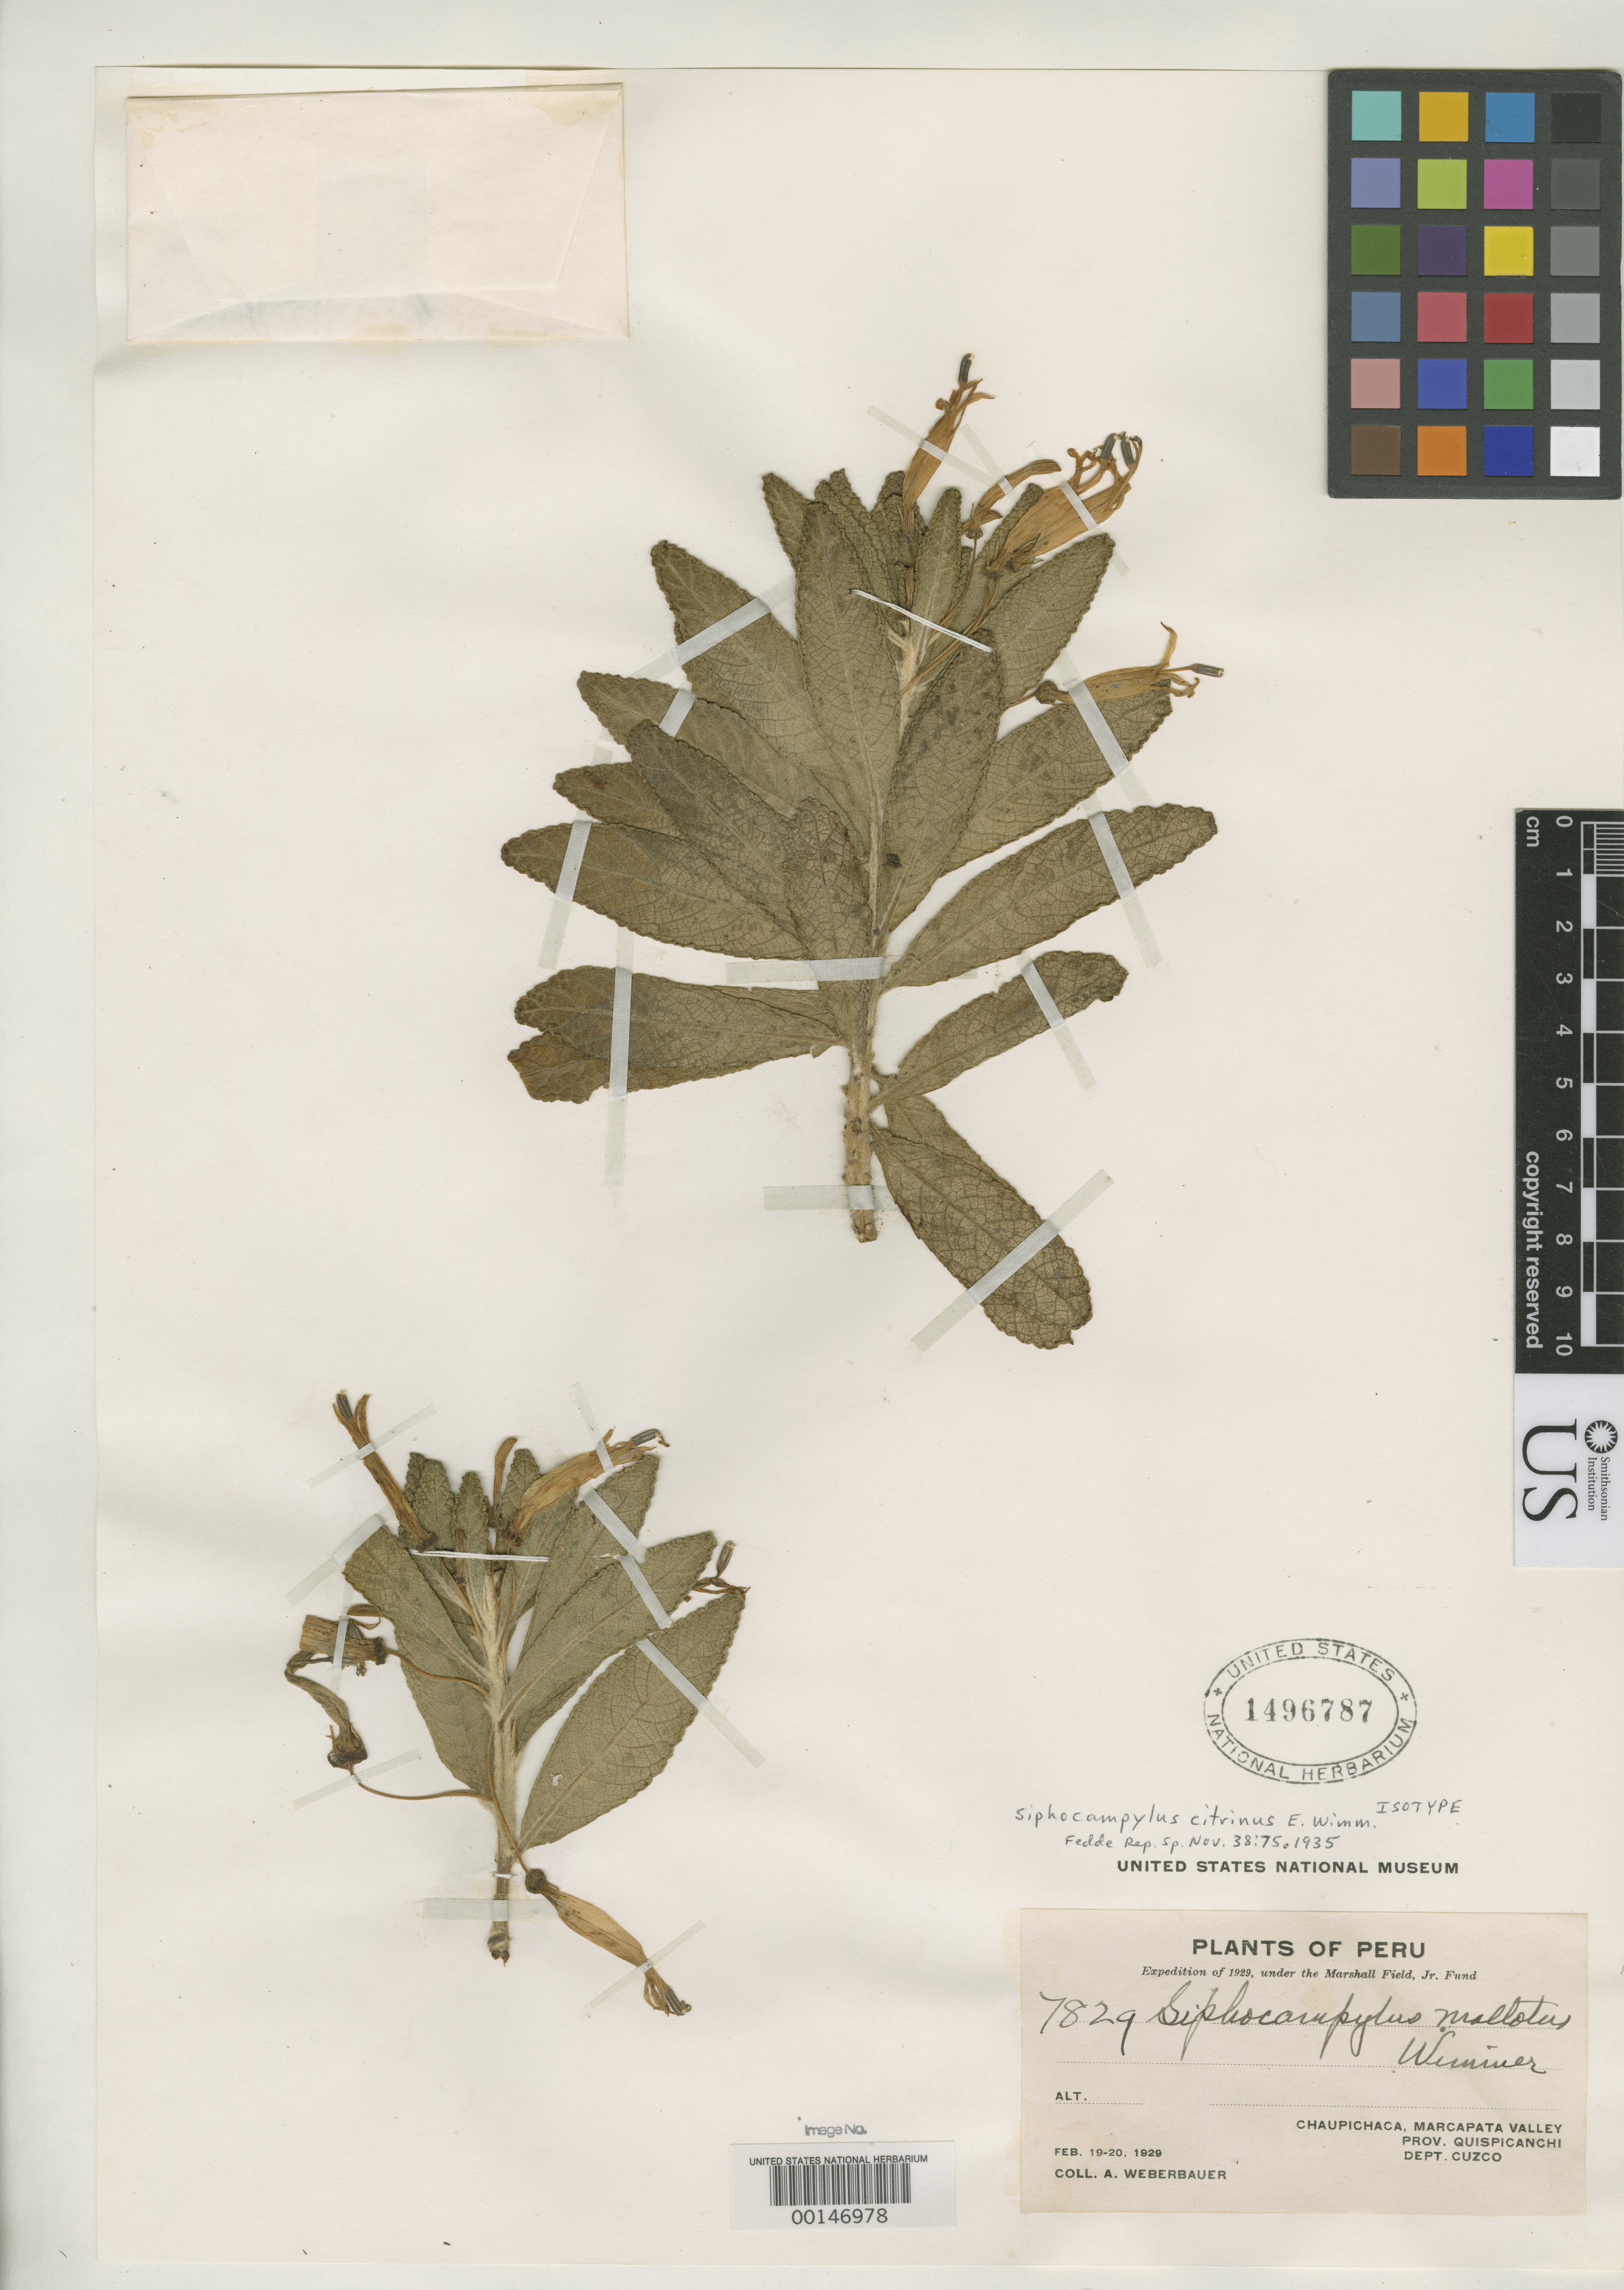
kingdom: Plantae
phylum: Tracheophyta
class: Magnoliopsida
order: Asterales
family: Campanulaceae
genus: Siphocampylus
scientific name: Siphocampylus citrinus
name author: E. Wimm.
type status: Isotype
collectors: A. Weberbauer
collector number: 7829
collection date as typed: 19 Feb 1929 to 20 Feb 1929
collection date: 1929-02-19/1929-02-20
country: Peru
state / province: Cusco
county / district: Quispicanchis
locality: Chaupichaca, Marcapata Valley, Quispicanchi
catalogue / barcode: US 1496787